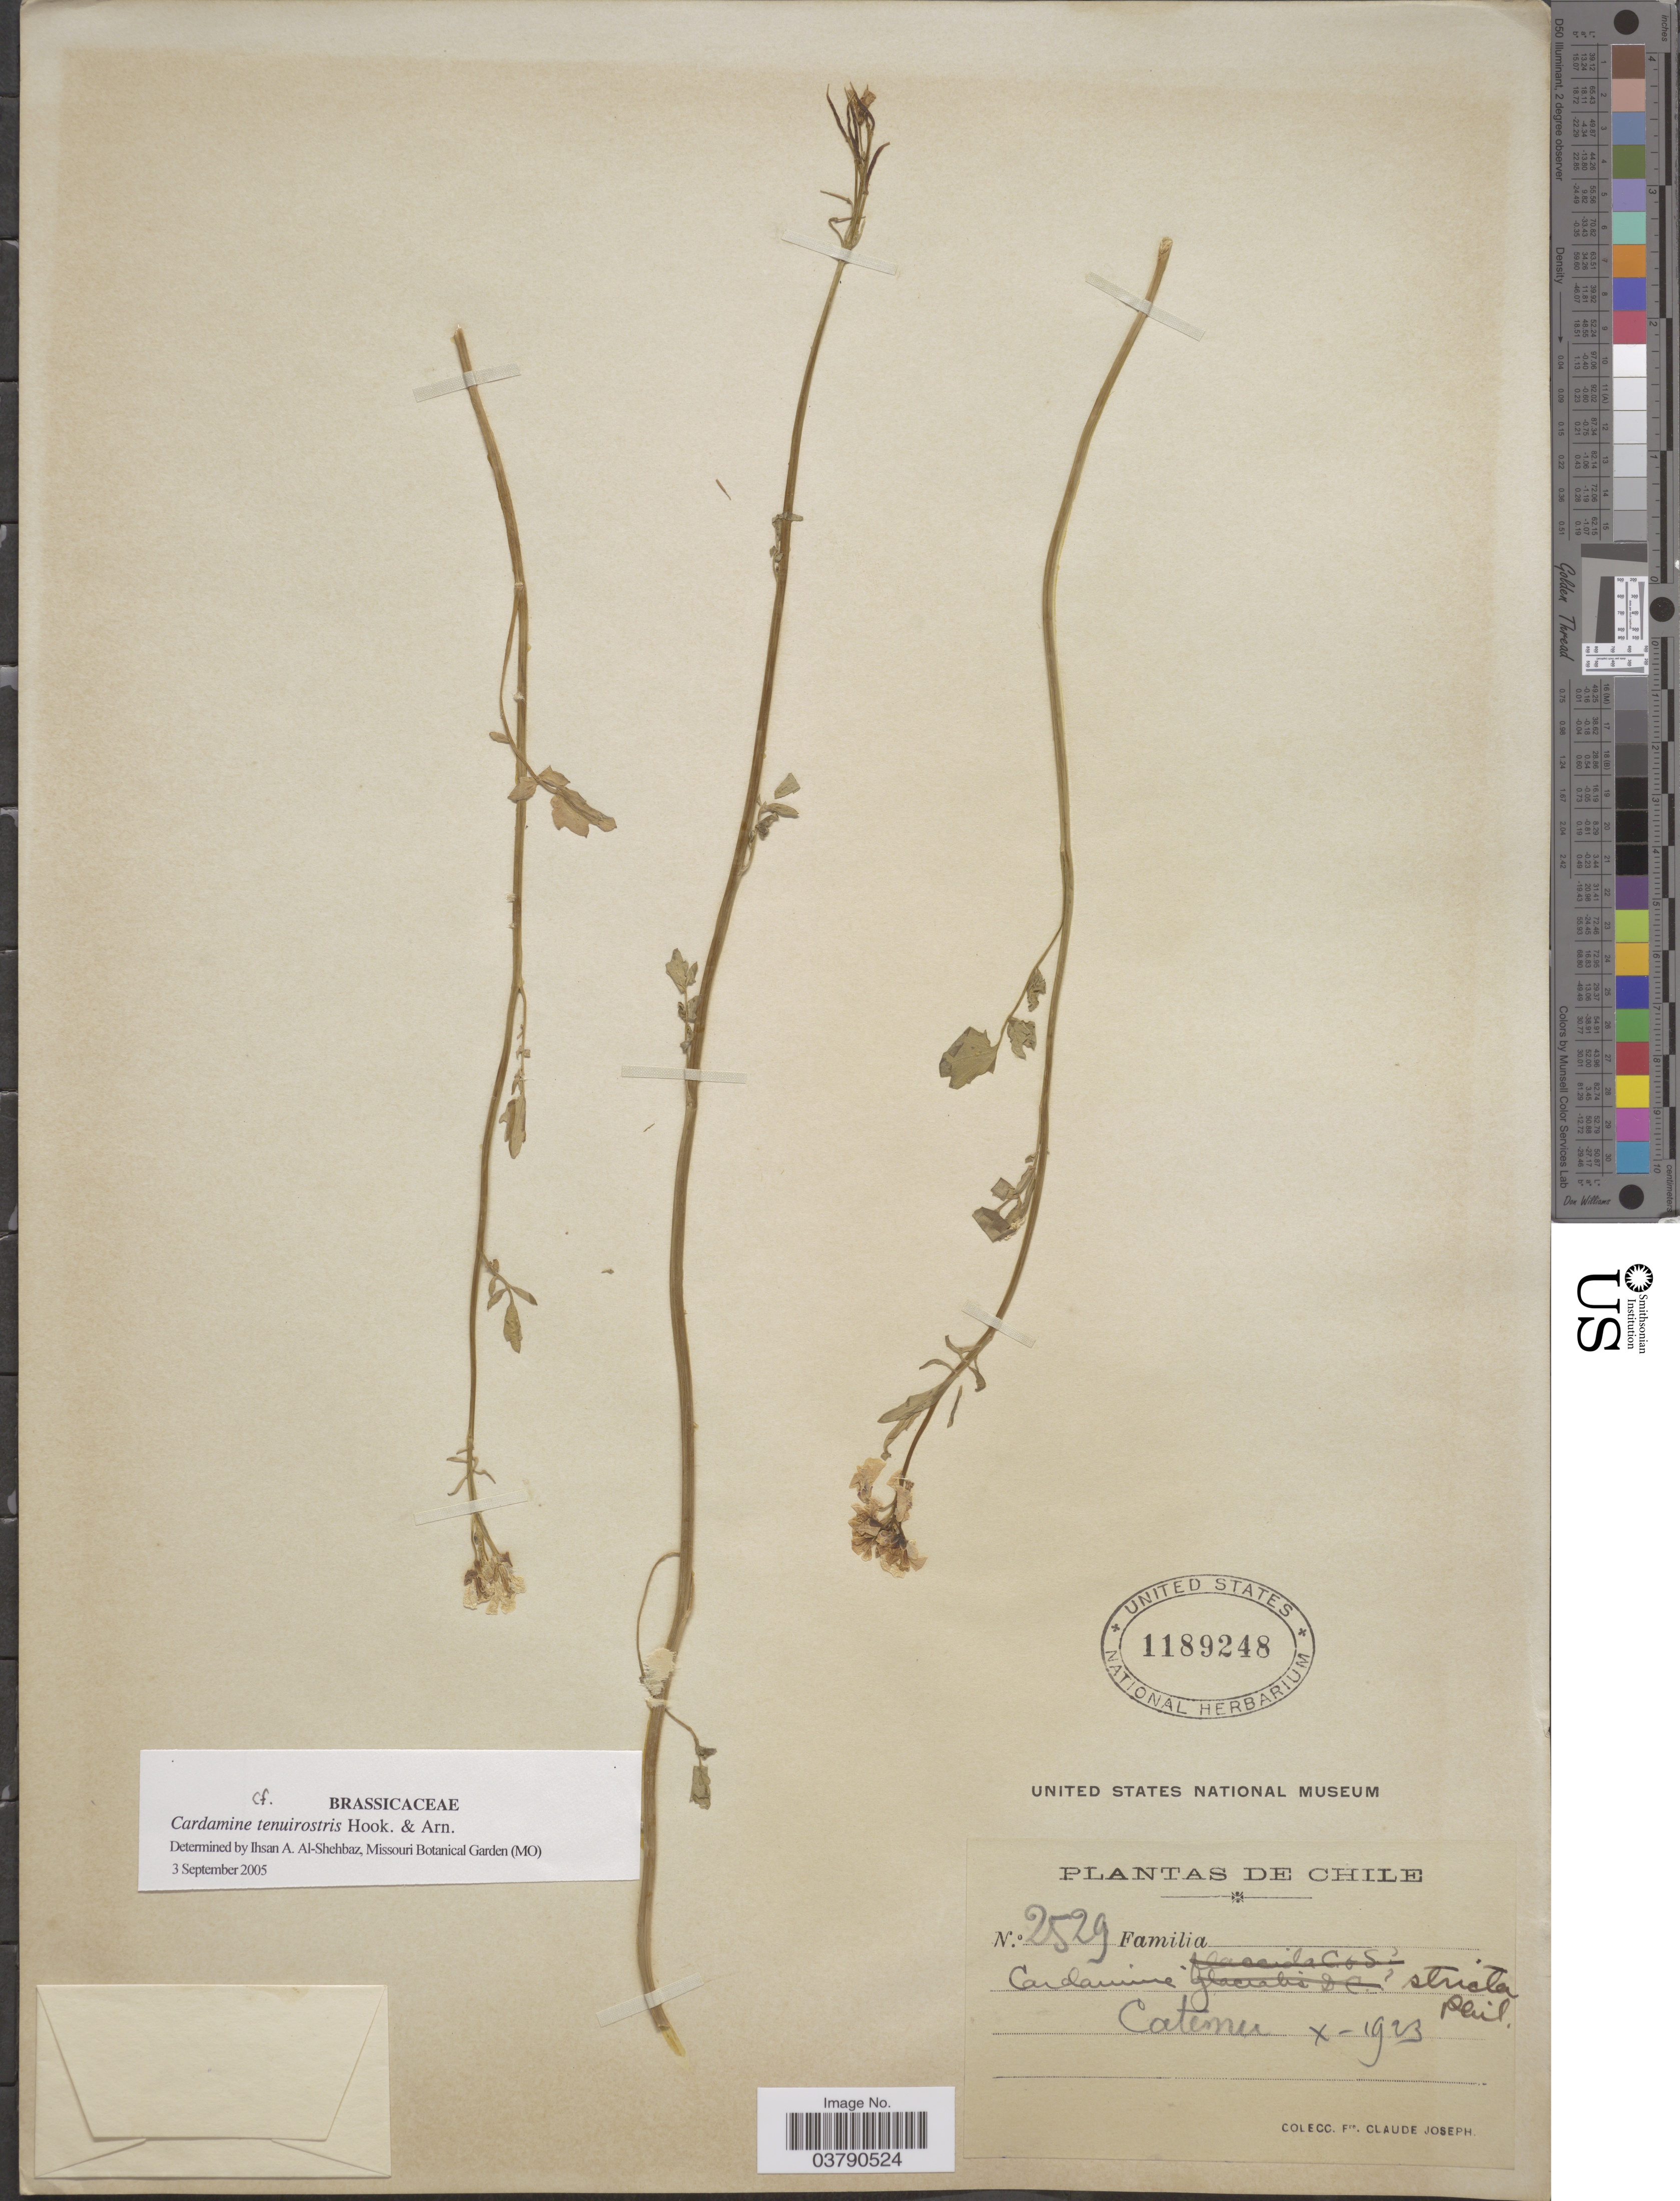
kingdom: Plantae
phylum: Tracheophyta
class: Magnoliopsida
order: Brassicales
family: Brassicaceae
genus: Cardamine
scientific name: Cardamine tenuirostris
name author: Hook. & Arn.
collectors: Bro. Claude-Joseph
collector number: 2529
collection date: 1923-10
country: Chile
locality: Catemu.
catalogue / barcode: US 1189248